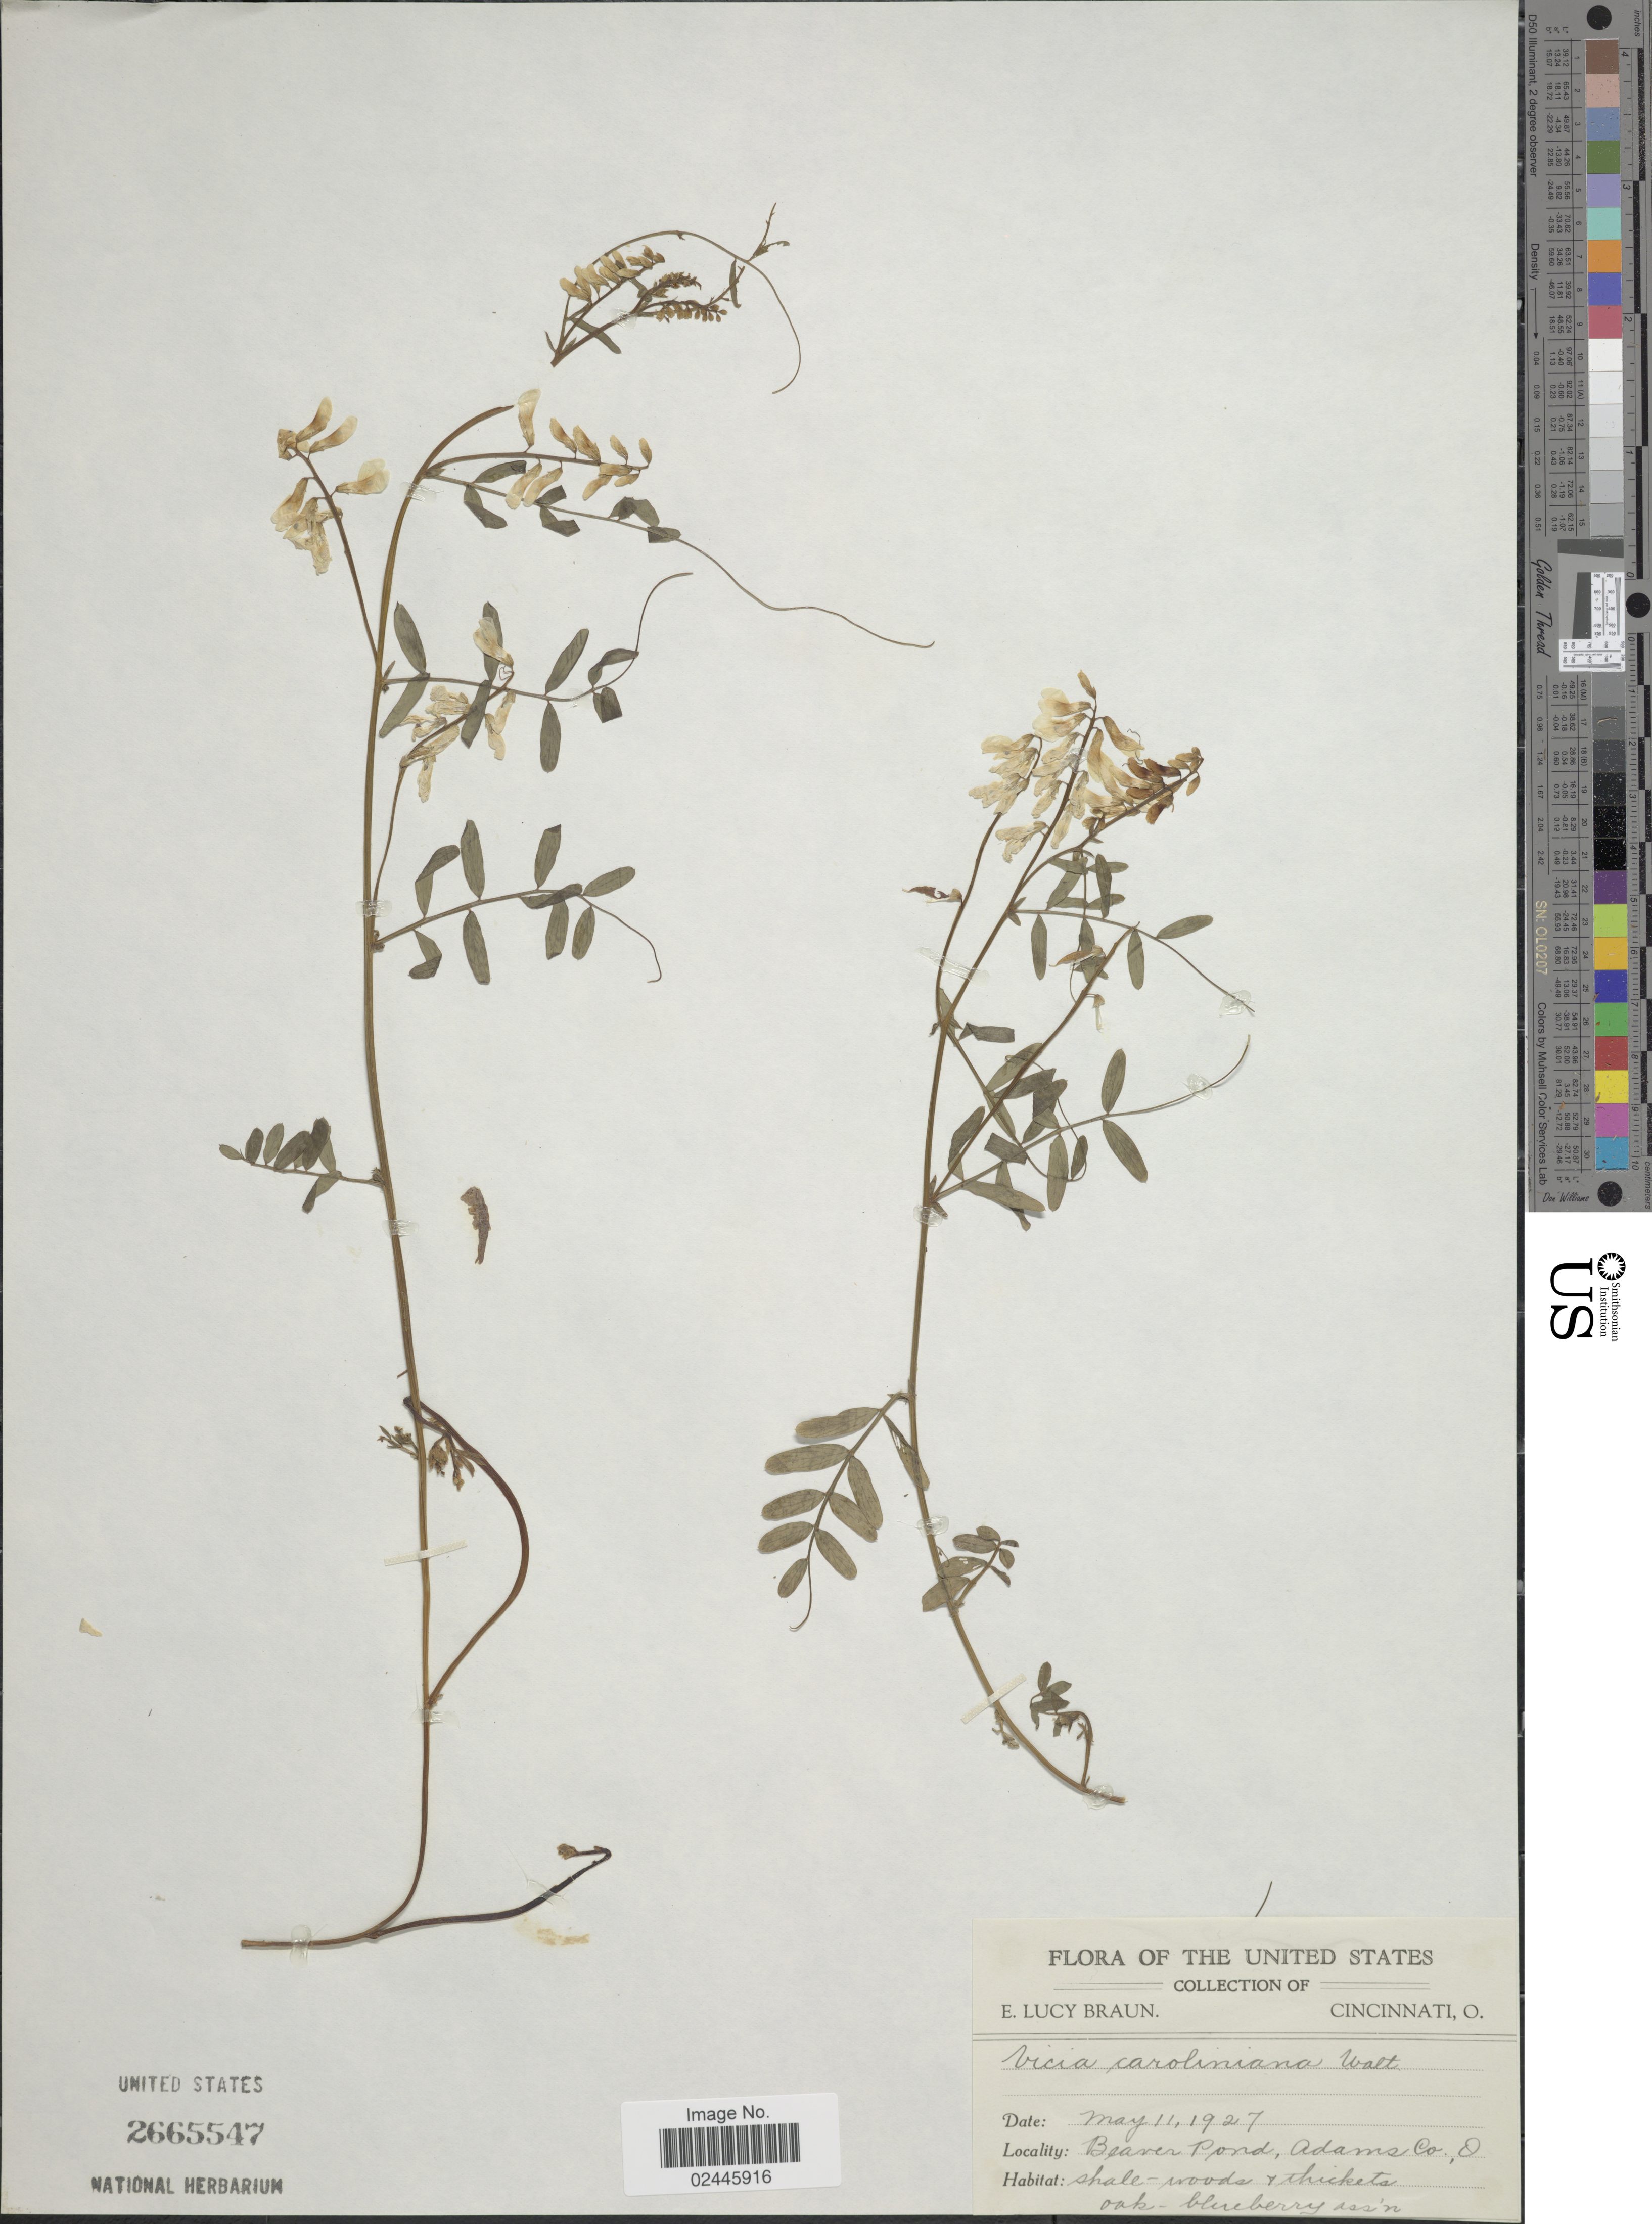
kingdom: Plantae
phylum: Tracheophyta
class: Magnoliopsida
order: Fabales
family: Fabaceae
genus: Vicia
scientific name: Vicia caroliniana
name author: Walter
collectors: E. L. Braun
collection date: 1927-05-11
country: United States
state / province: Ohio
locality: Beaver Pond, Adams Co.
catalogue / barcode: US 2665547